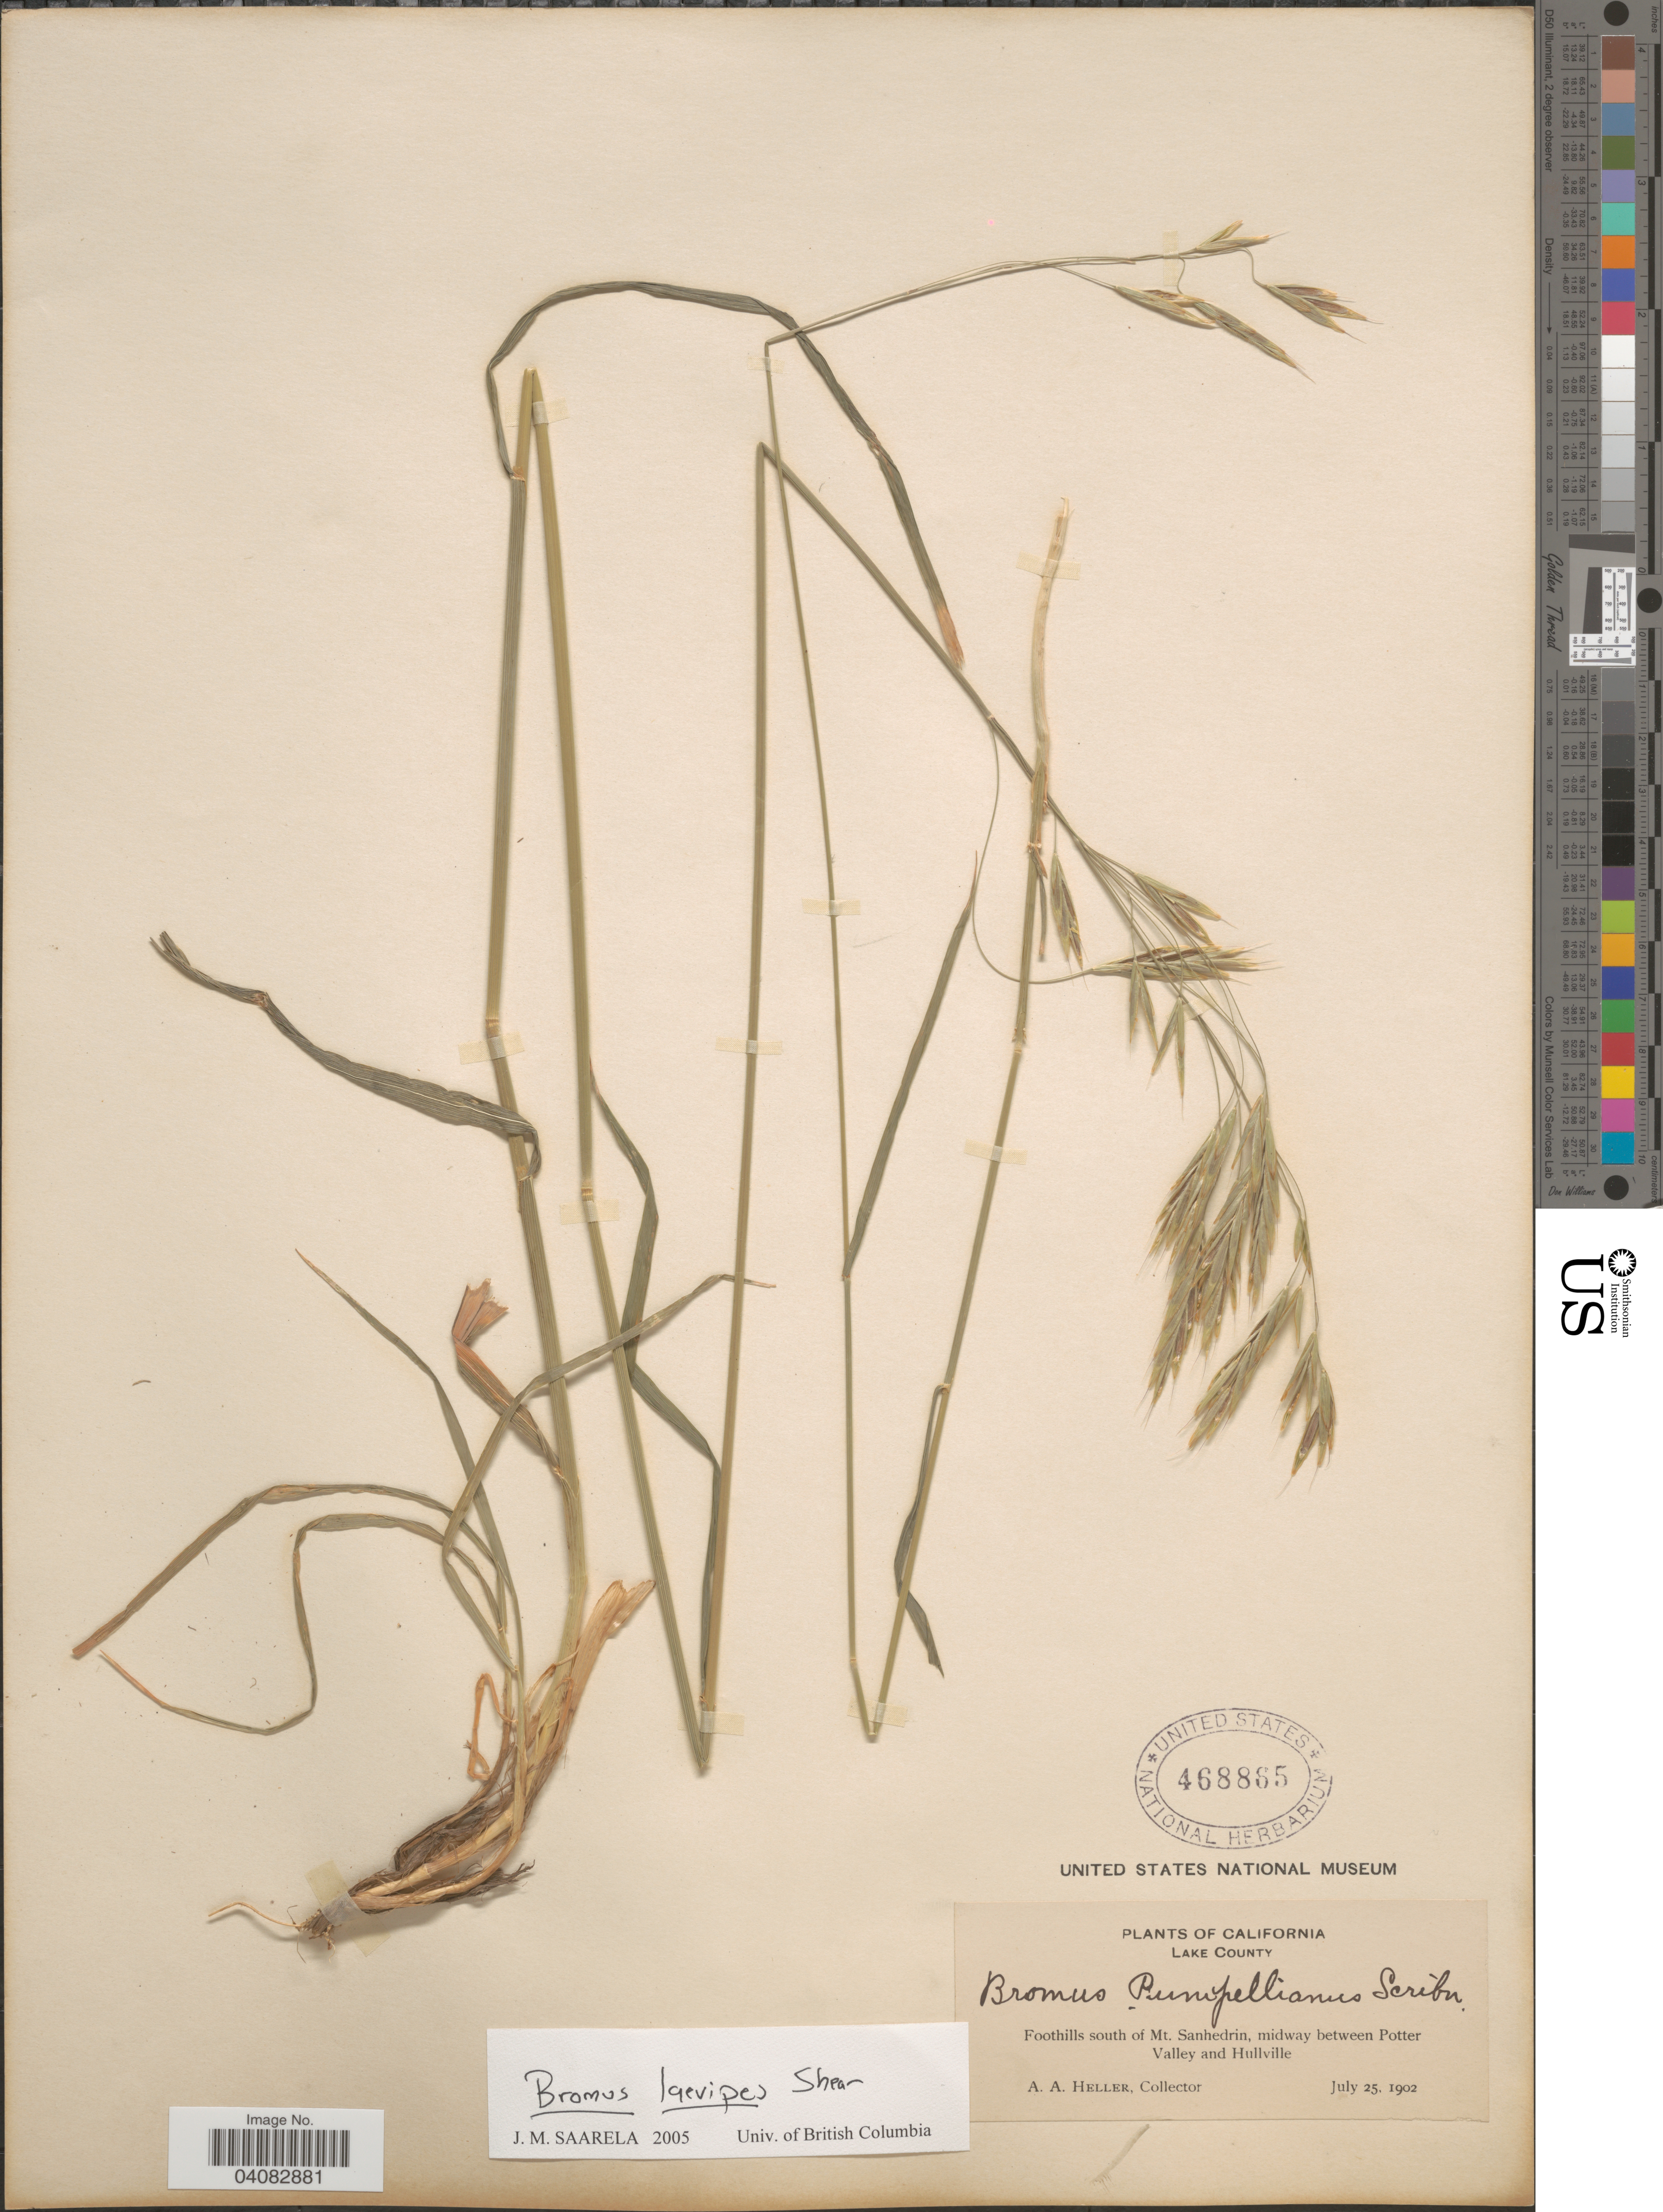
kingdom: Plantae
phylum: Tracheophyta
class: Liliopsida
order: Poales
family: Poaceae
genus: Bromus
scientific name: Bromus lanatipes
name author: (Shear) Rydb.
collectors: A. A. Heller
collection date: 1902-07-25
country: United States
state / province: California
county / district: Lake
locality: Lake County. Foothills south of Mt. Sanhedrin, midway between Potter Valley and Hullville.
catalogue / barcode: US 468865